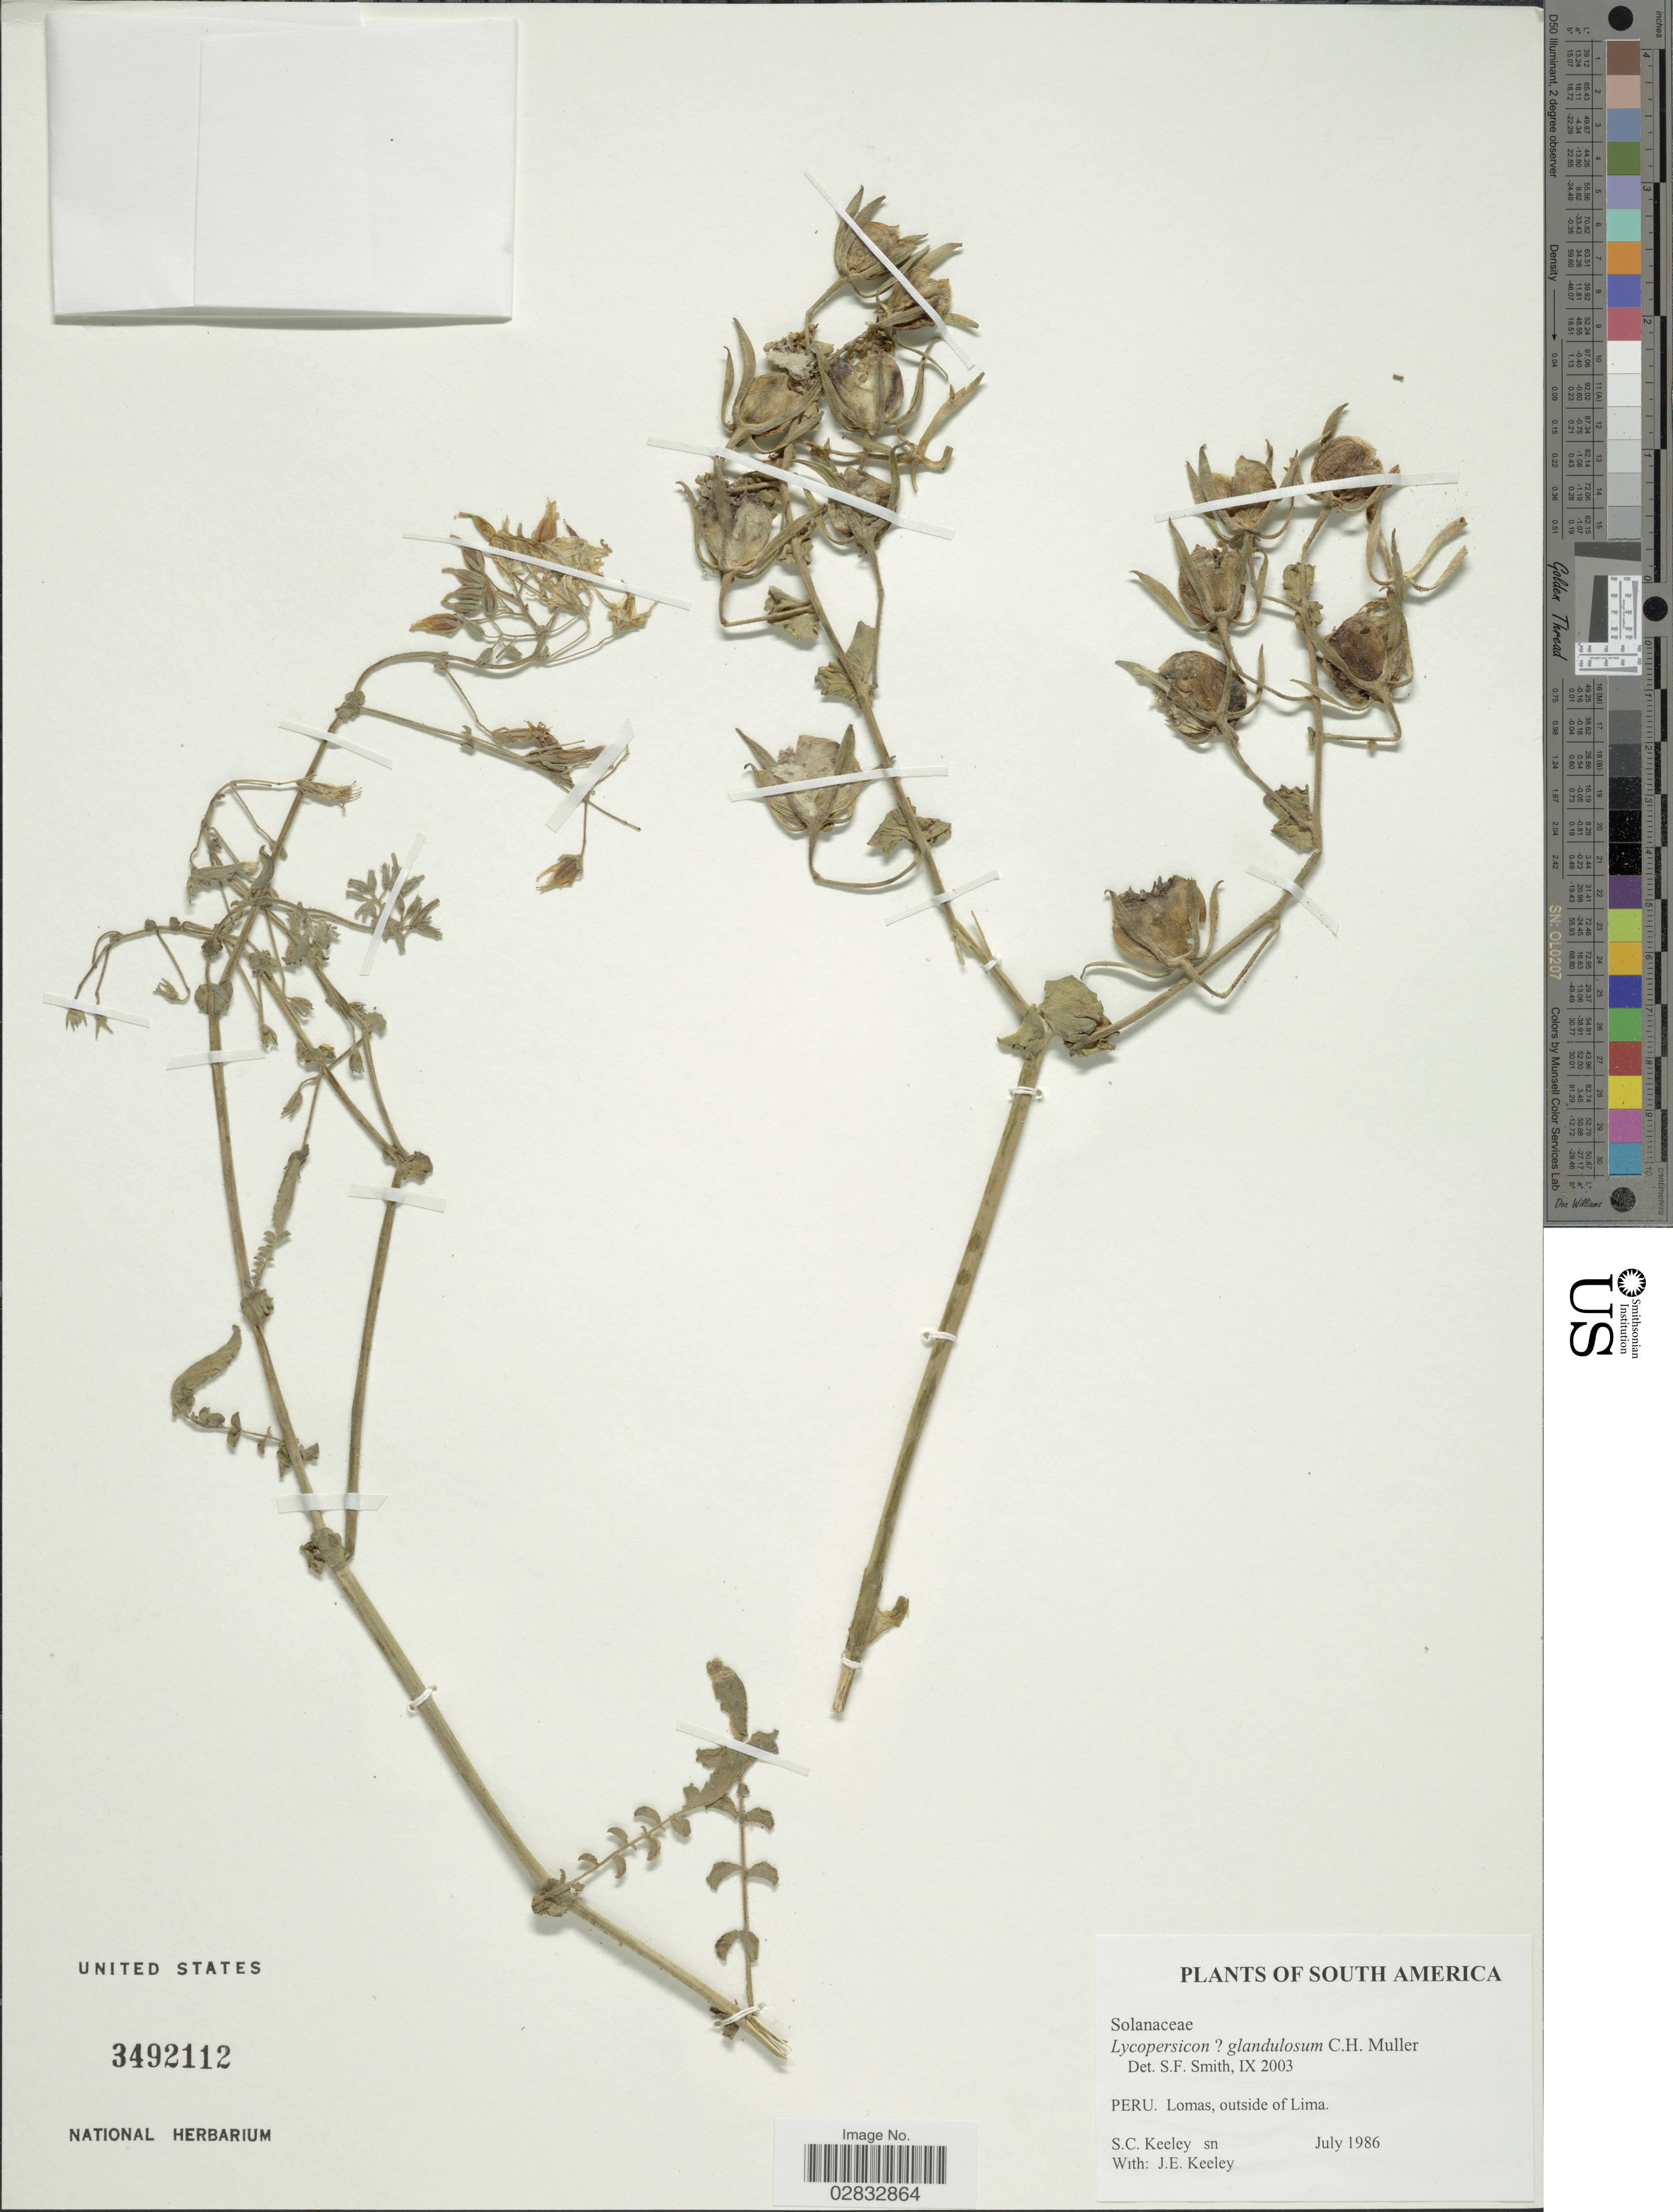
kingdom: Plantae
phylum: Tracheophyta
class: Magnoliopsida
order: Solanales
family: Solanaceae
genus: Solanum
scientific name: Solanum corneliomulleri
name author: J.F. Macbr.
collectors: S. C. Keeley & J. E. Keeley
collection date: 1986-07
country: Peru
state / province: Lima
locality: Lomas, outside of Lima.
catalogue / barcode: US 3492112